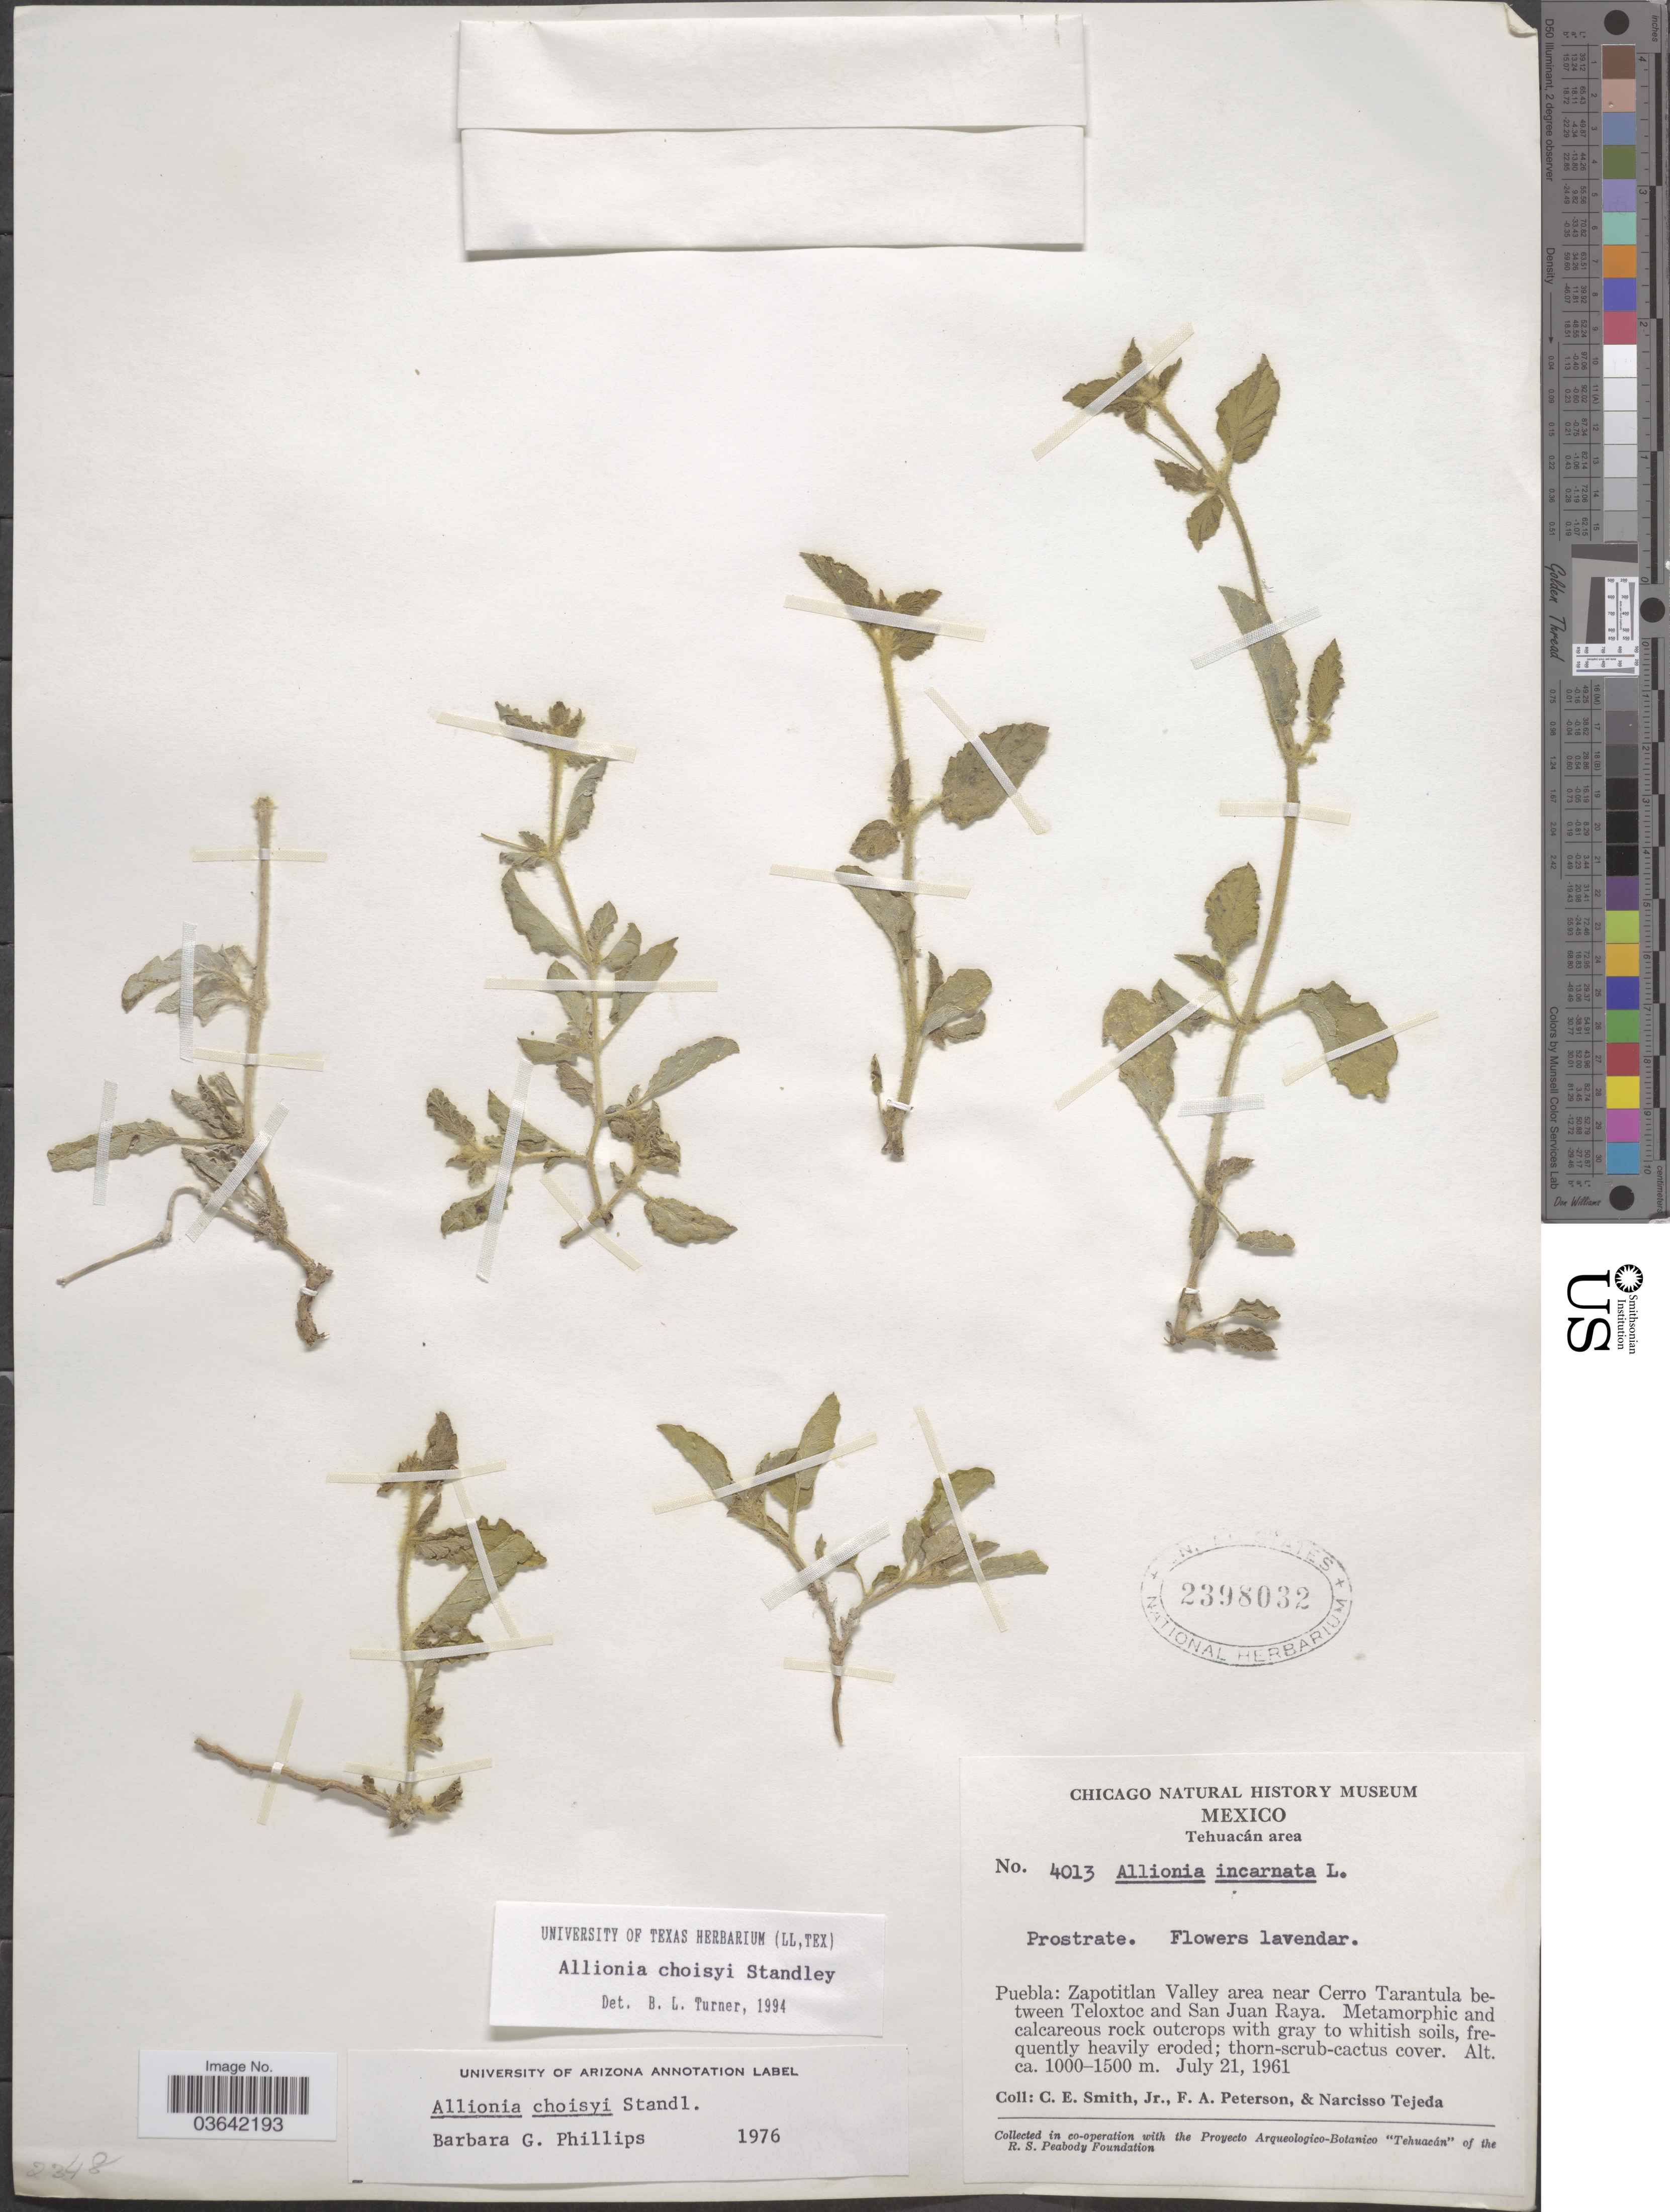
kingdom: Plantae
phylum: Tracheophyta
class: Magnoliopsida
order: Caryophyllales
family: Nyctaginaceae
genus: Allionia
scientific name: Allionia choisyi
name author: Standl.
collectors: C. E. Smith Jr., F. A. Peterson & N. Tejeda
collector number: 4013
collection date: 1961-07-21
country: Mexico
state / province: Puebla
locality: Tehuacán area. Zapotitlan Valley area near Cerro Tarantula between Teloxtoc and San Juan Raya.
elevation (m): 1000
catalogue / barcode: US 2398032